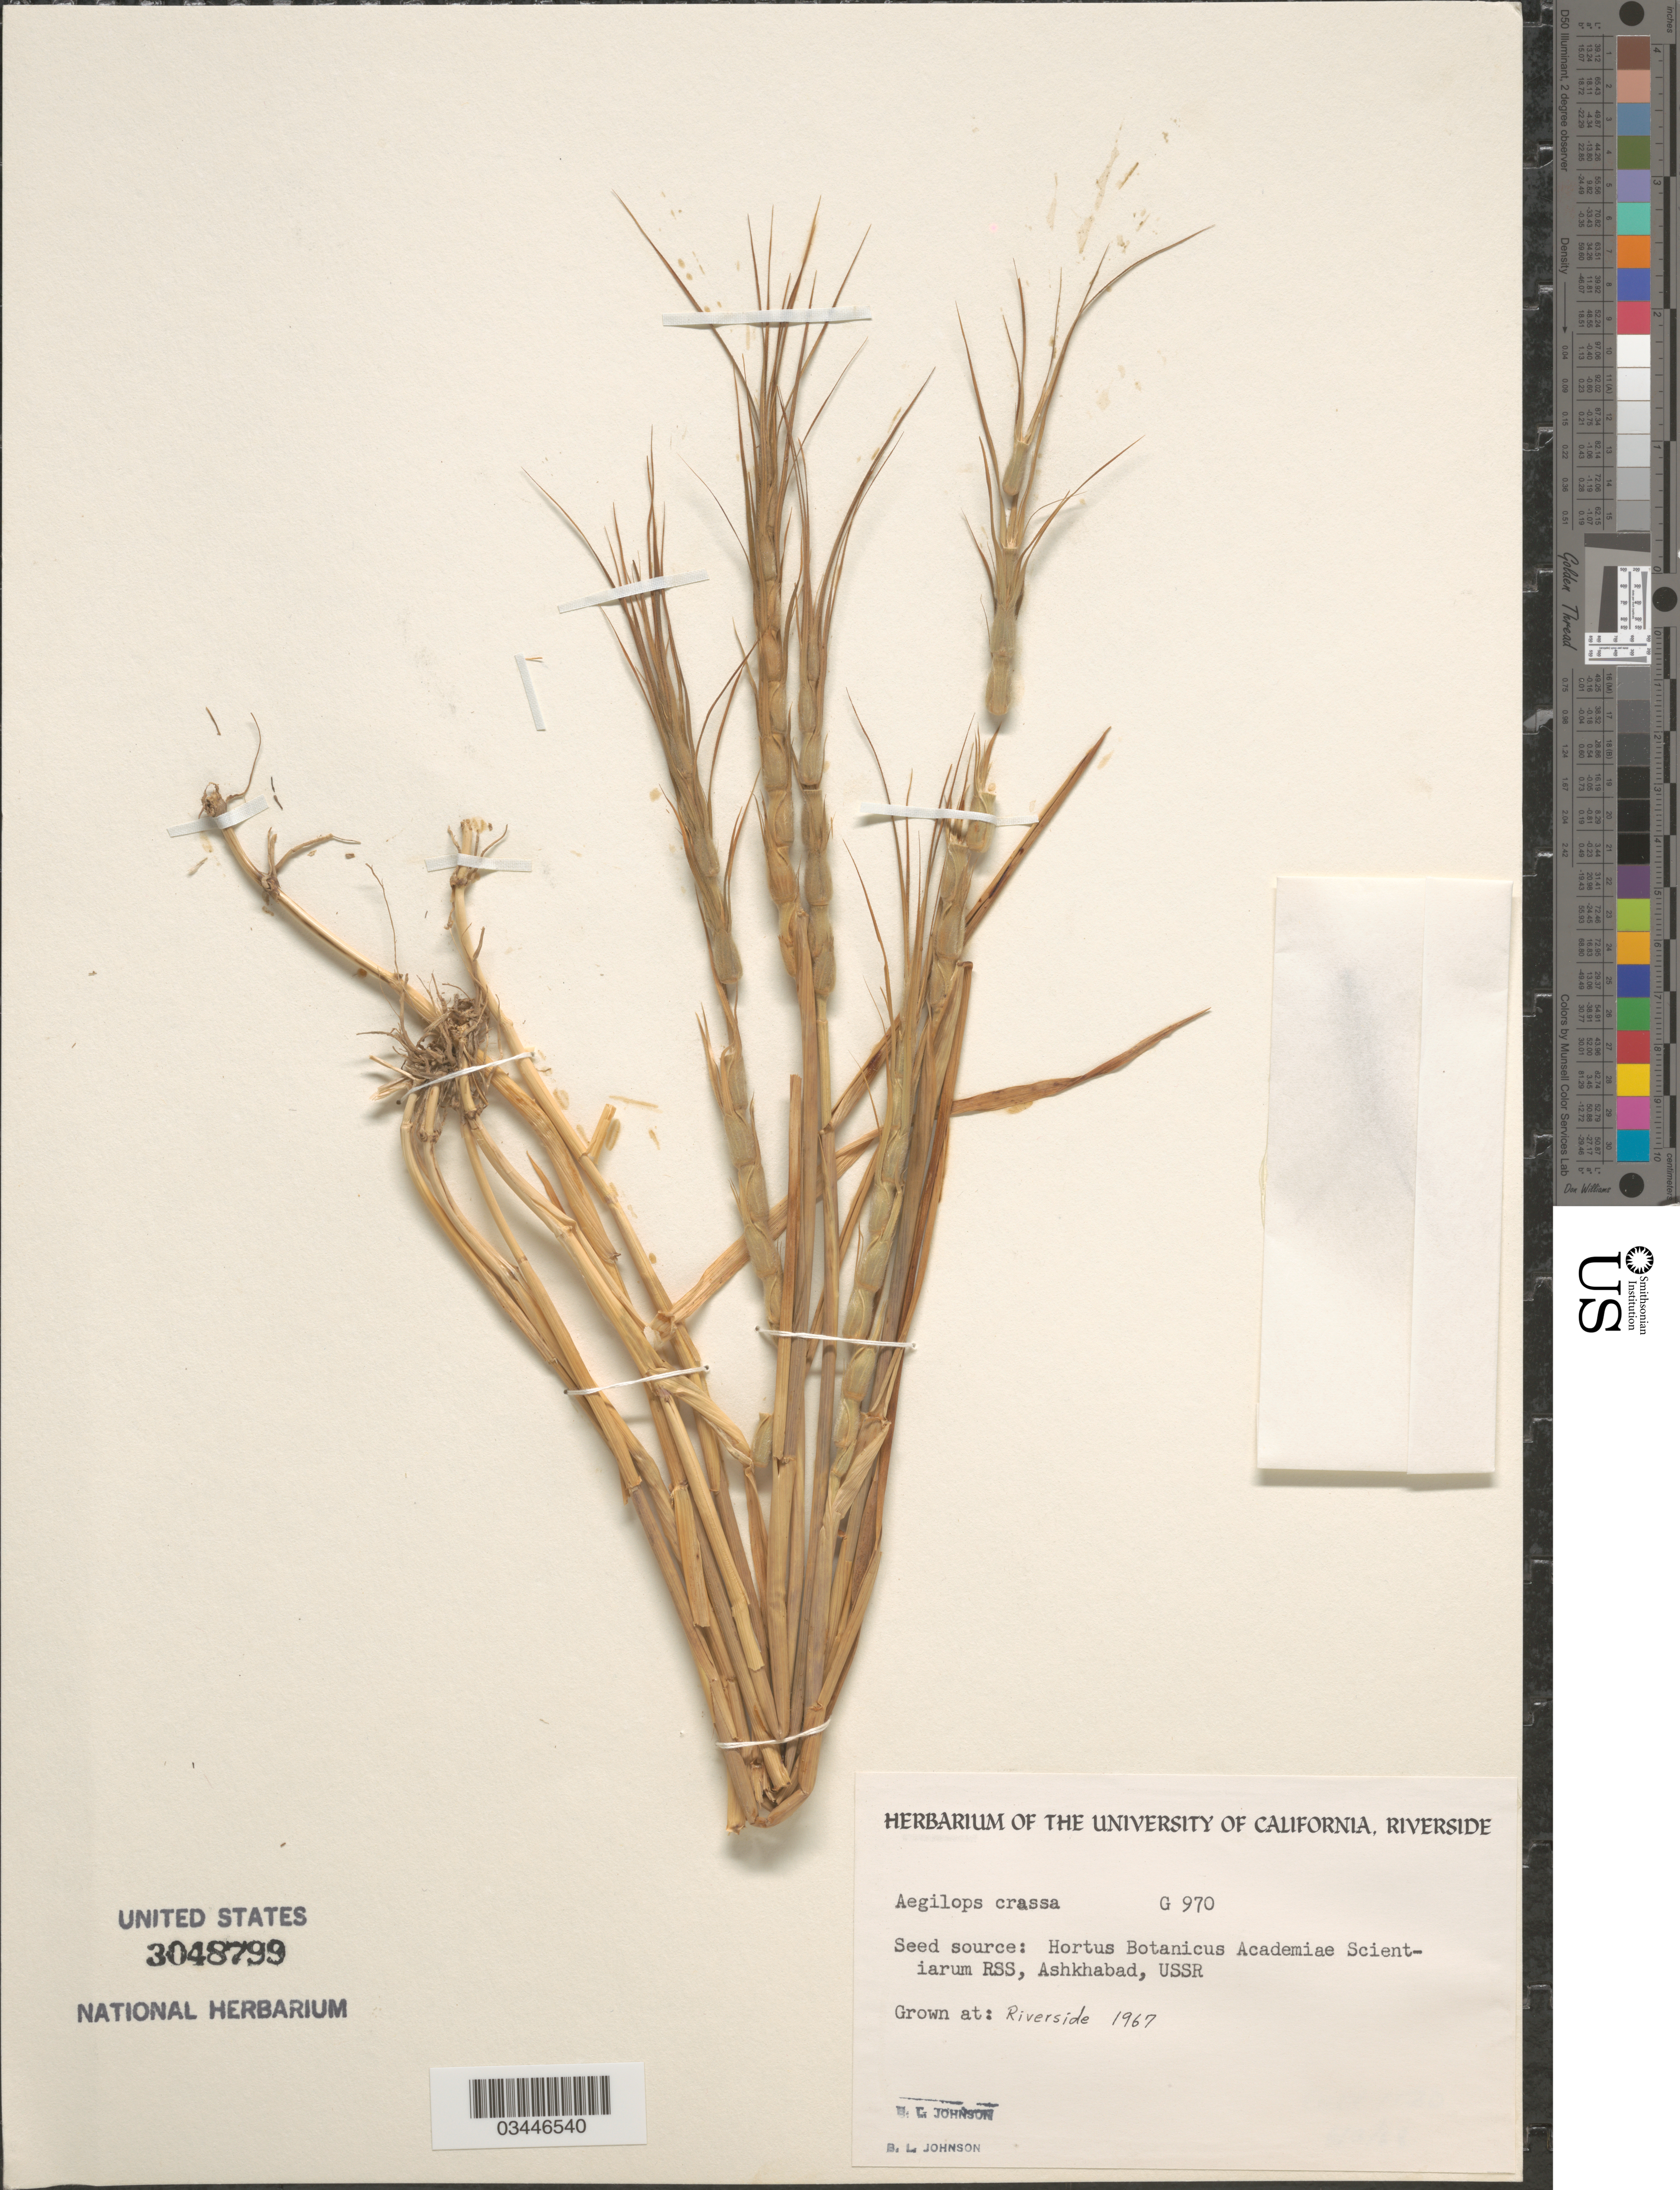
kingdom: Plantae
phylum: Tracheophyta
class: Liliopsida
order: Poales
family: Poaceae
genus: Aegilops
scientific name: Aegilops crassa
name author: Boiss.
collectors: B. Johnson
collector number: G970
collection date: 1967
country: United States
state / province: California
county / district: Riverside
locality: Riverside.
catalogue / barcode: US 3048799